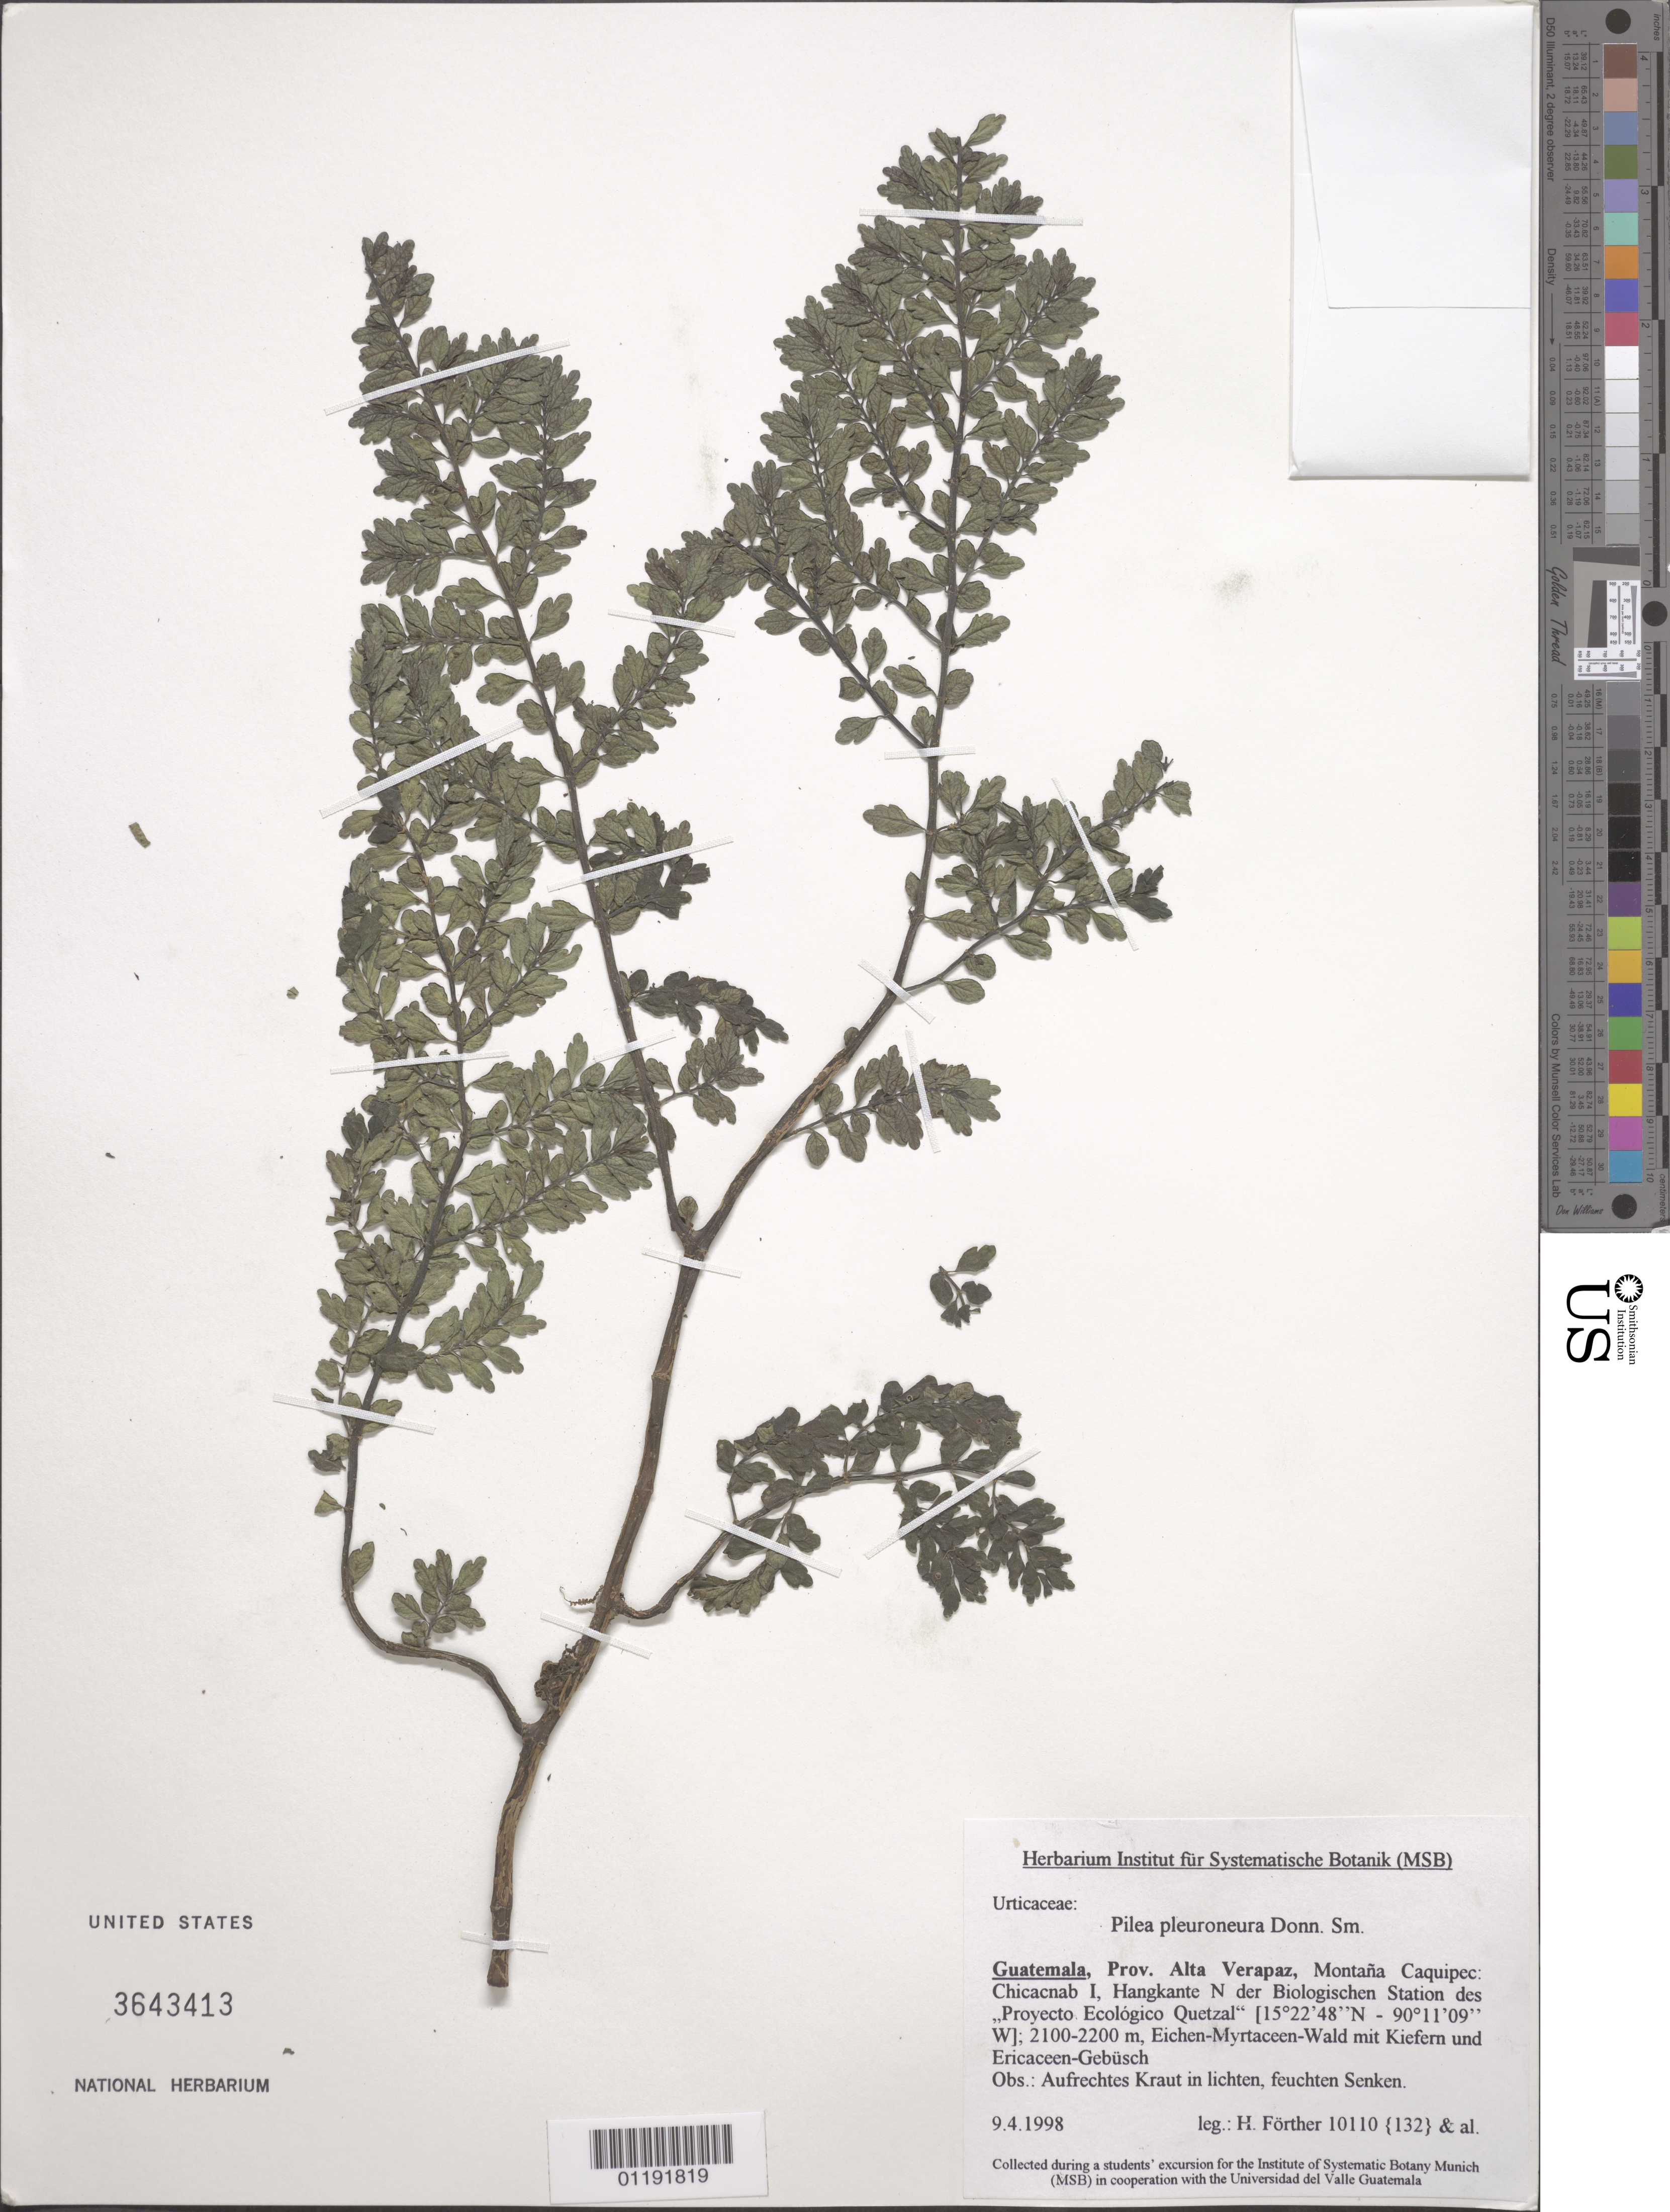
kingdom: Plantae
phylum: Tracheophyta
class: Magnoliopsida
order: Rosales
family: Urticaceae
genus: Pilea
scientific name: Pilea pleuroneura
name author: Donn. Sm.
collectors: H. Fôrther et al.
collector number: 10110 {132}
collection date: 1998-04-09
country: Guatemala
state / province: Alta Verapaz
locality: Montana Caquipec, N of biological station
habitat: N cliff edge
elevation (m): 2100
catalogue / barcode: US 3643413